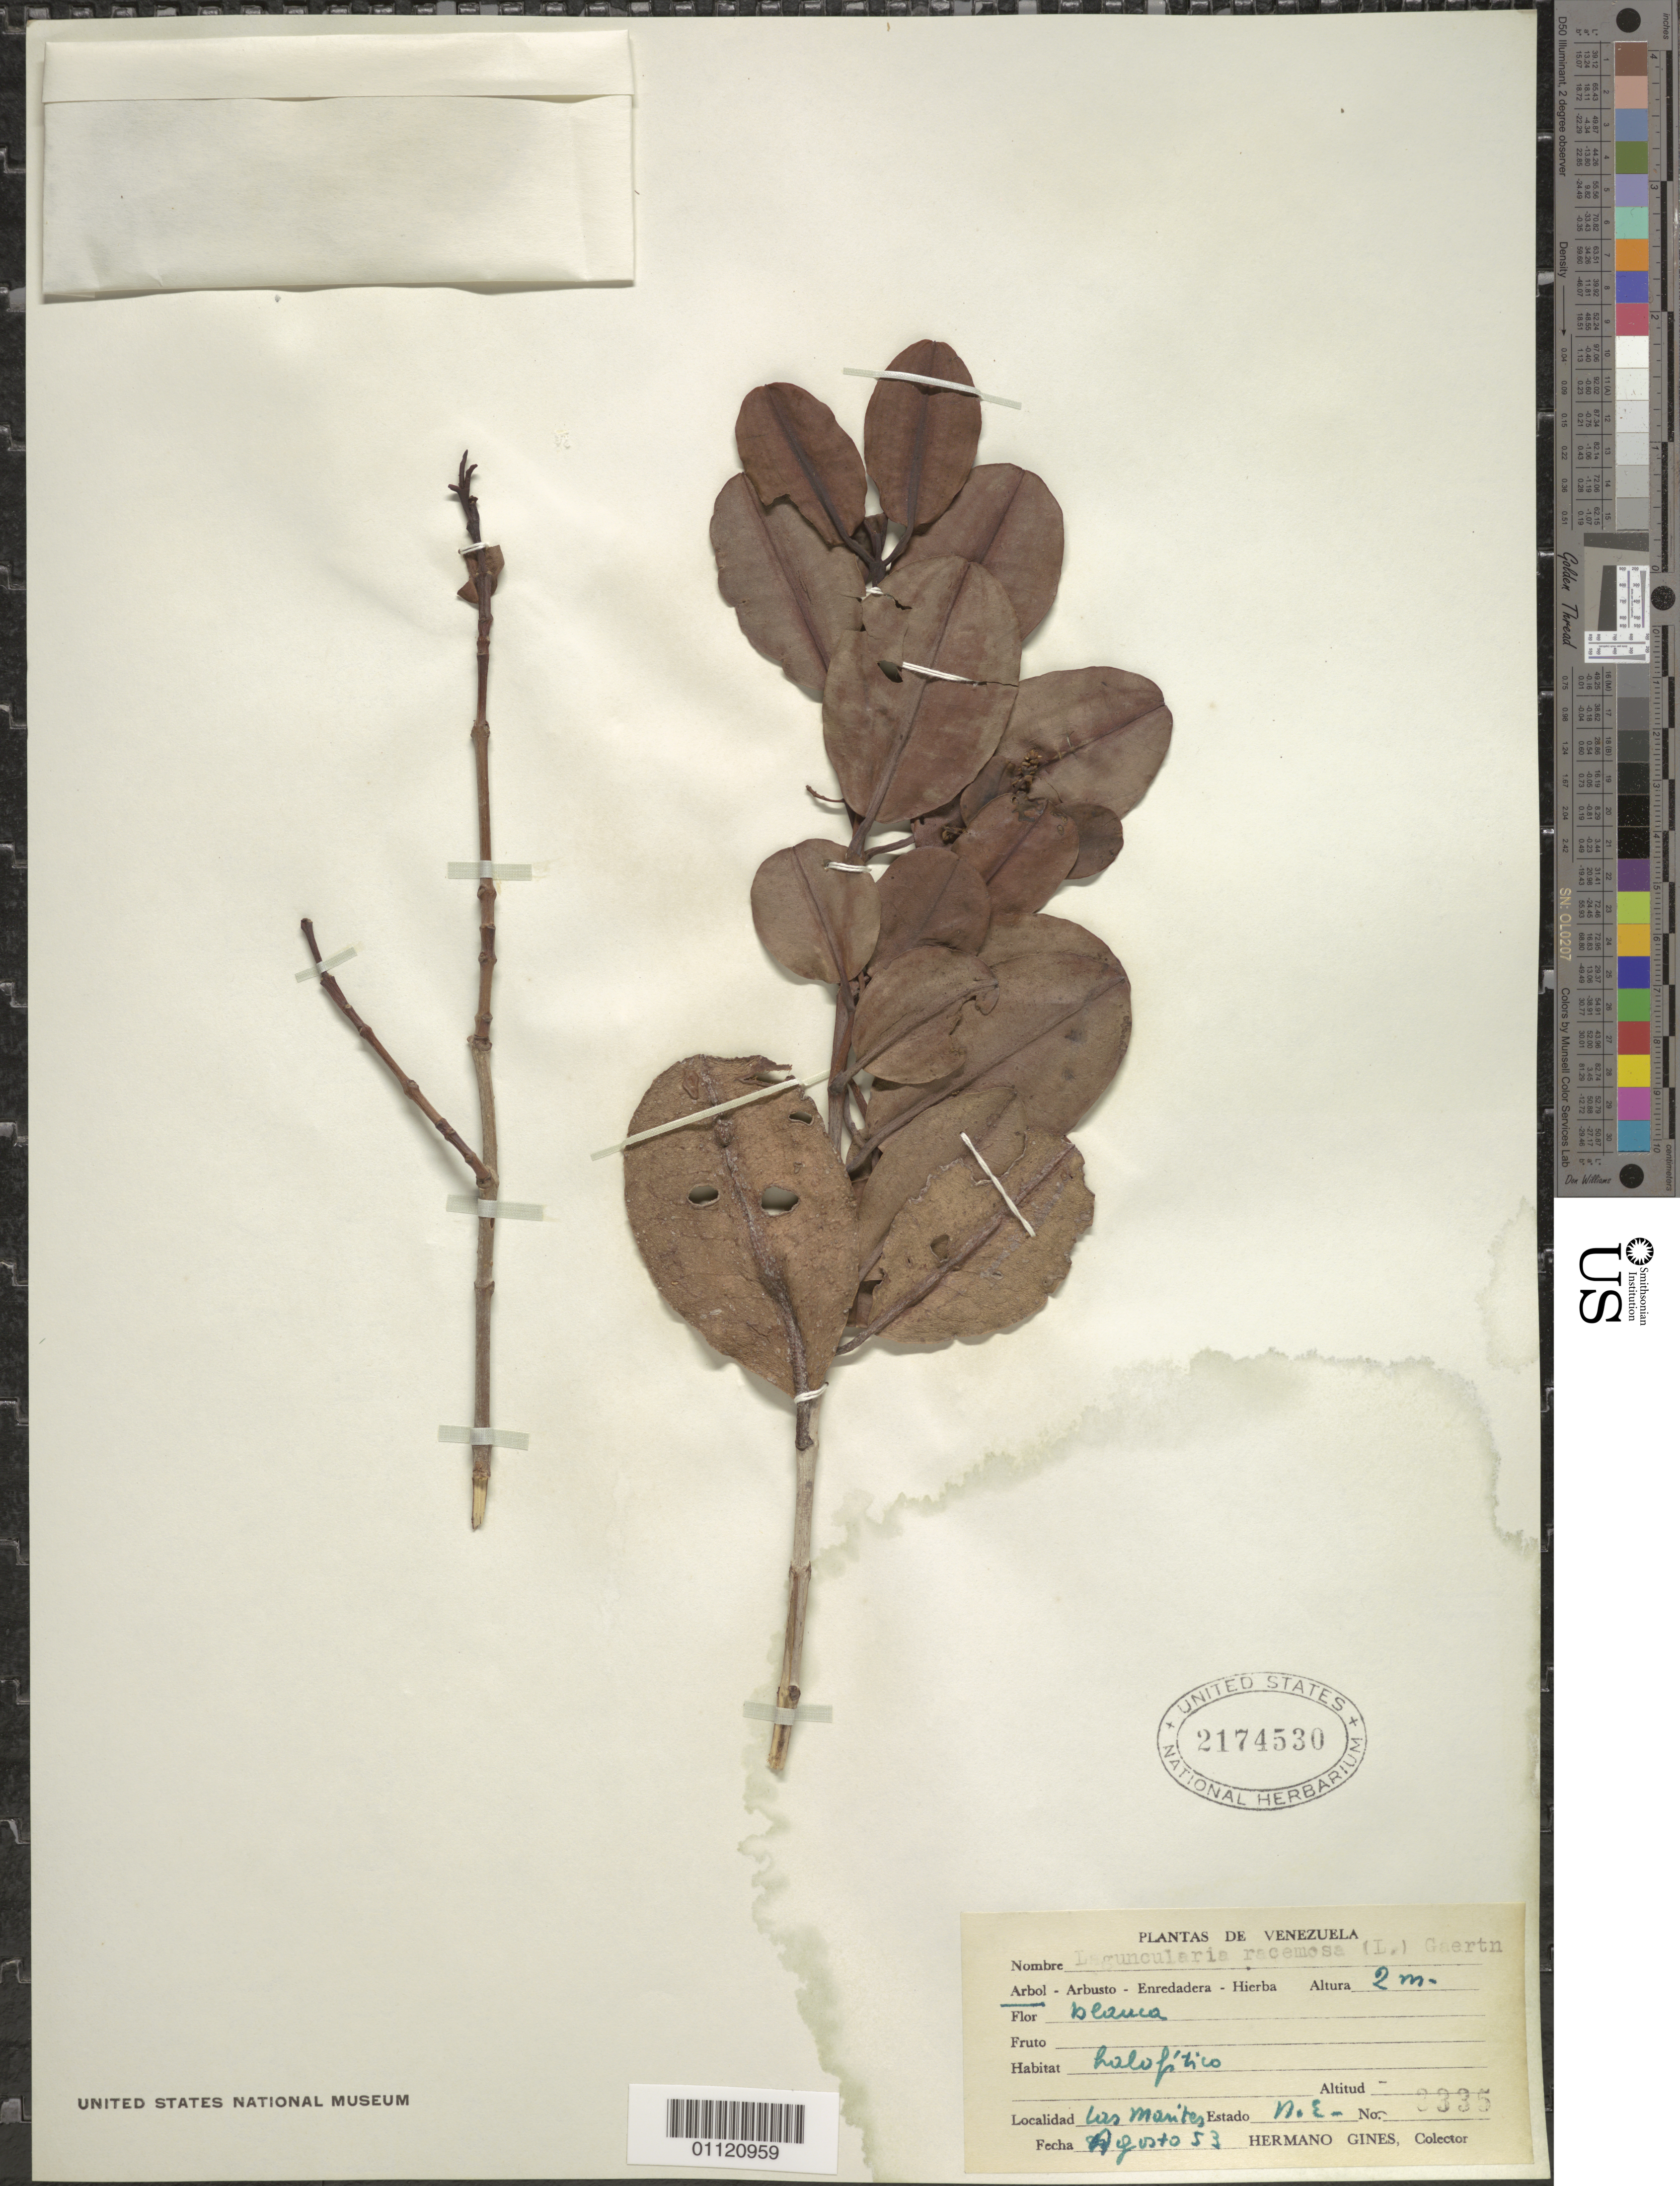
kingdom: Plantae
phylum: Tracheophyta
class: Magnoliopsida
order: Myrtales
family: Combretaceae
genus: Laguncularia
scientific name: Laguncularia racemosa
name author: (L.) C.F. Gaertn.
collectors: Bro. Gines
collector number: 3335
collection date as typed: Transcribed d/m/y: /8/53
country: Venezuela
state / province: Nueva Esparta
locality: Los Manites.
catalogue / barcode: US 2174530